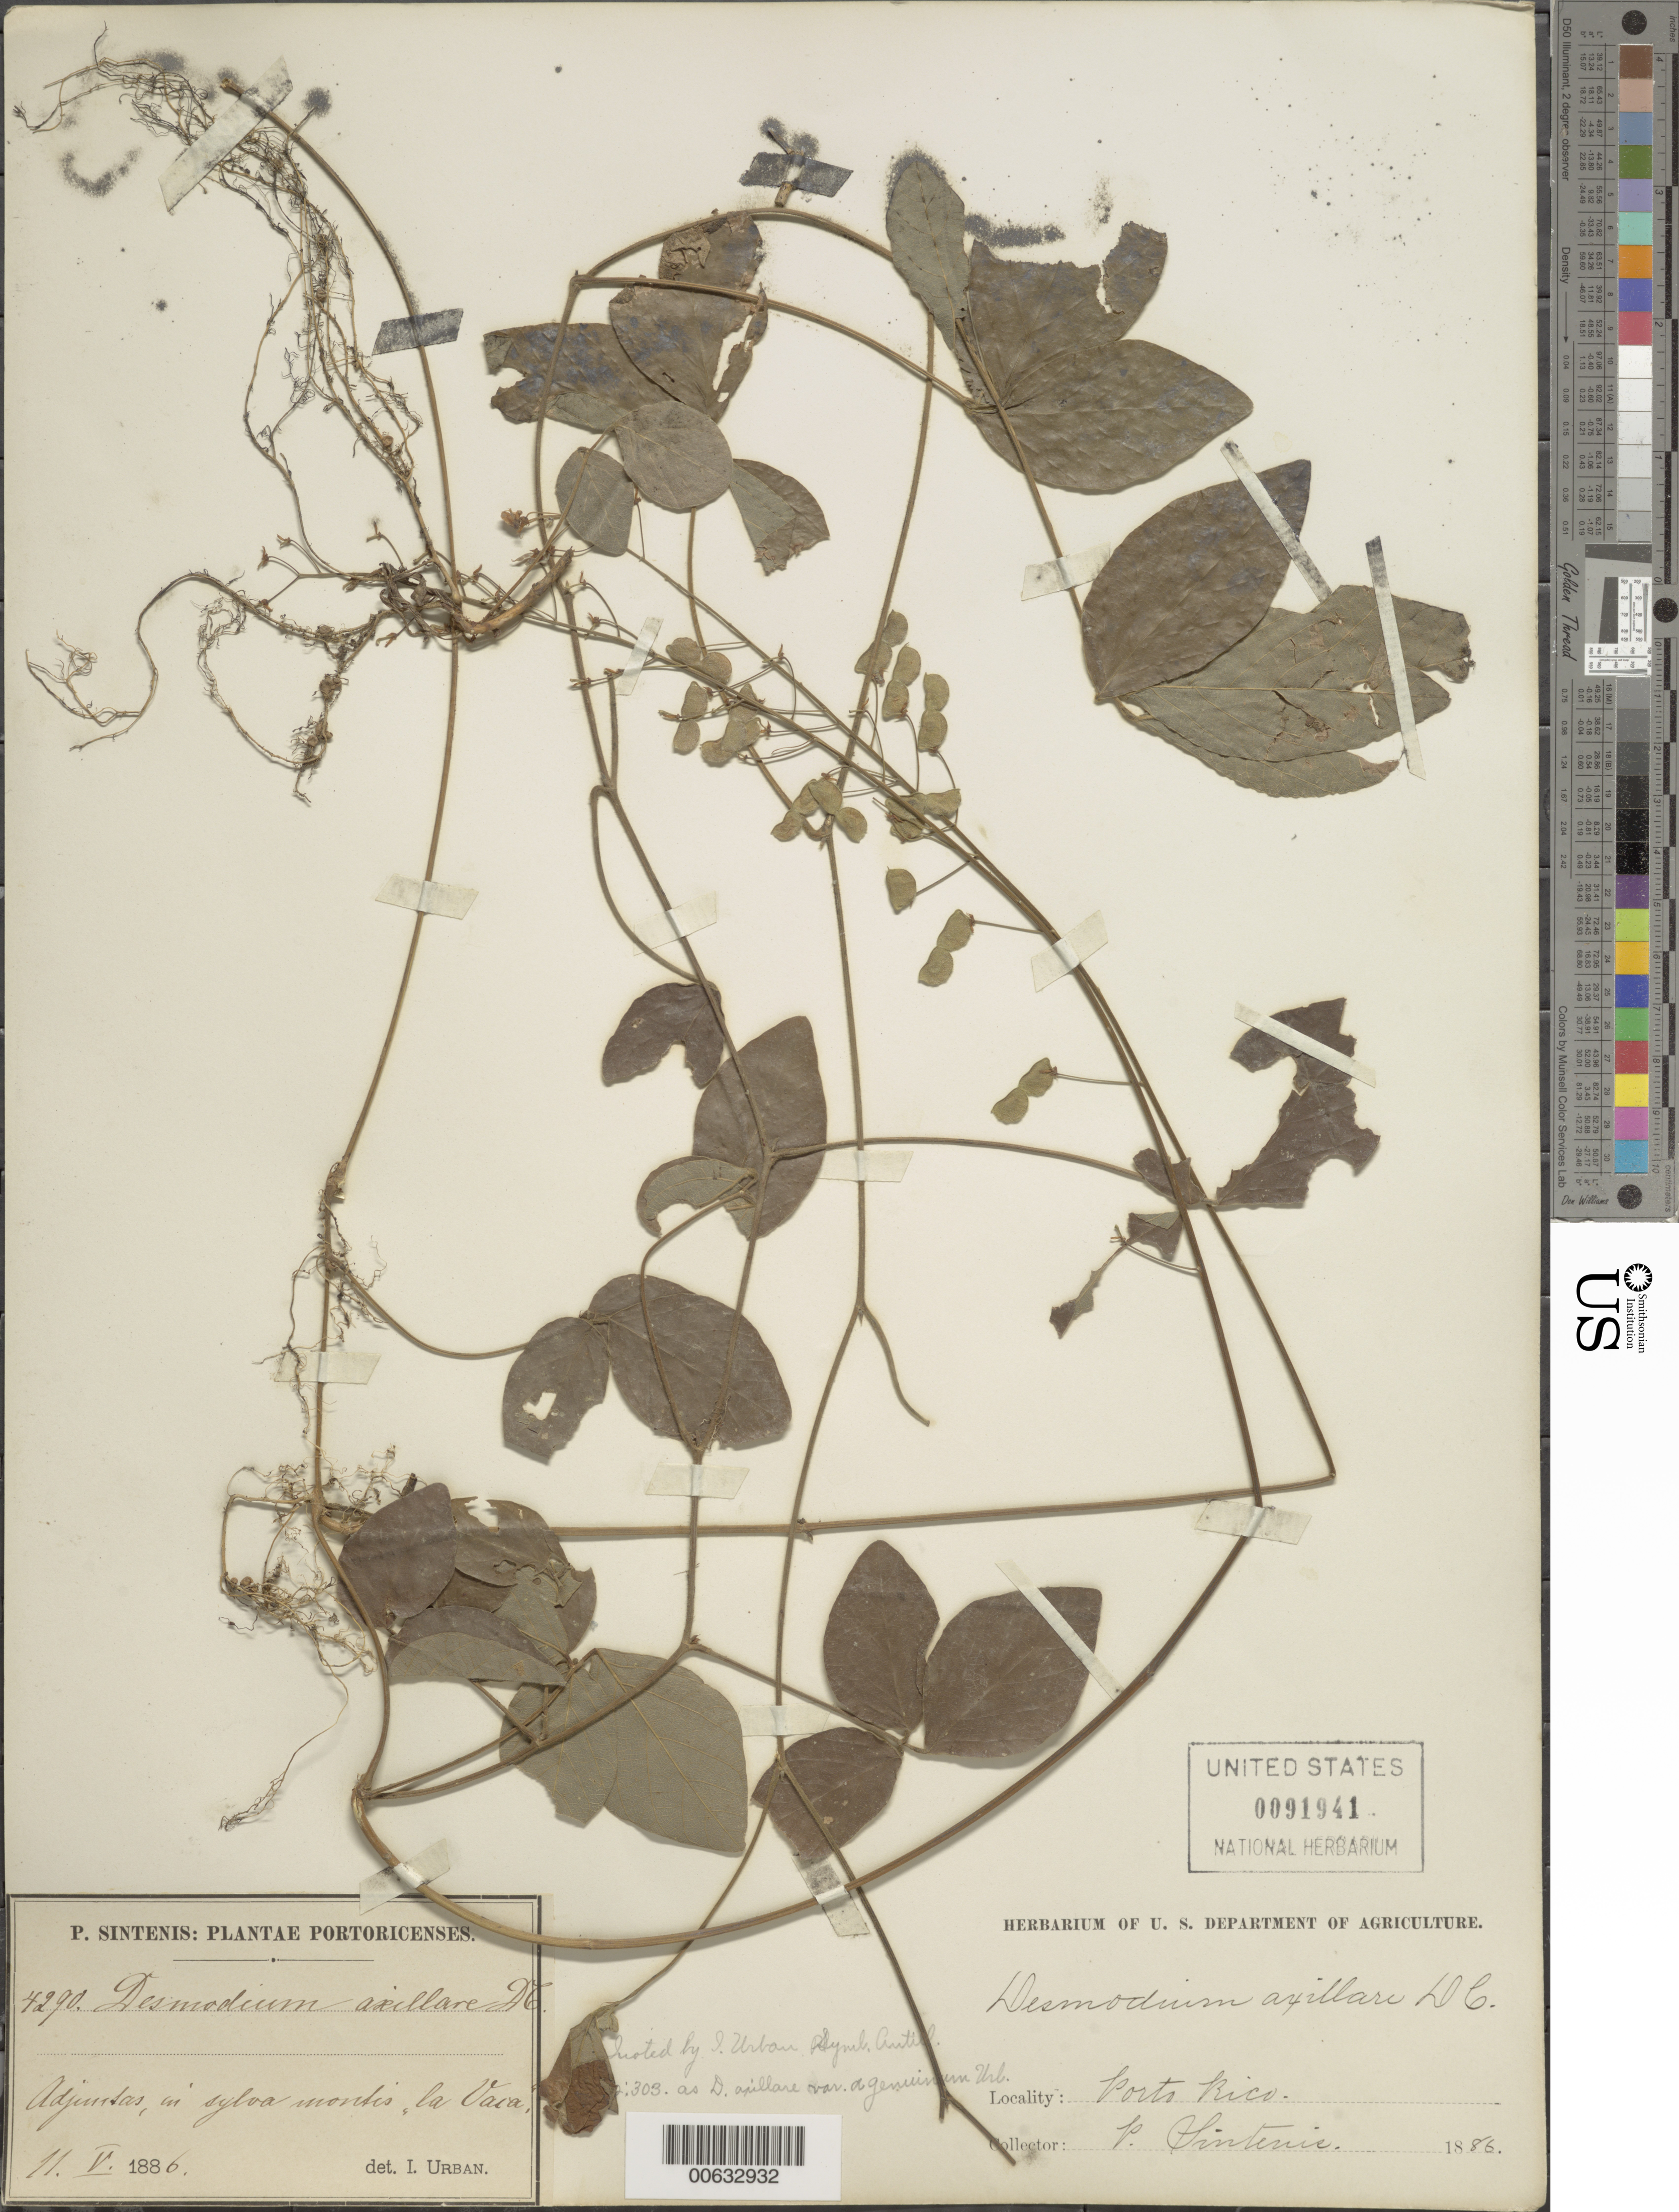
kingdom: Plantae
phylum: Tracheophyta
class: Magnoliopsida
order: Fabales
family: Fabaceae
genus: Desmodium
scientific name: Desmodium axillare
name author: (Sw.) DC.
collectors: P. Sintenis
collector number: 4290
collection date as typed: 11 May 1886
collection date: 1886-05-11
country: Puerto Rico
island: Greater Antilles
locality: Adjuntas, in sylva montis la Vaca.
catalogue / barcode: US 91941